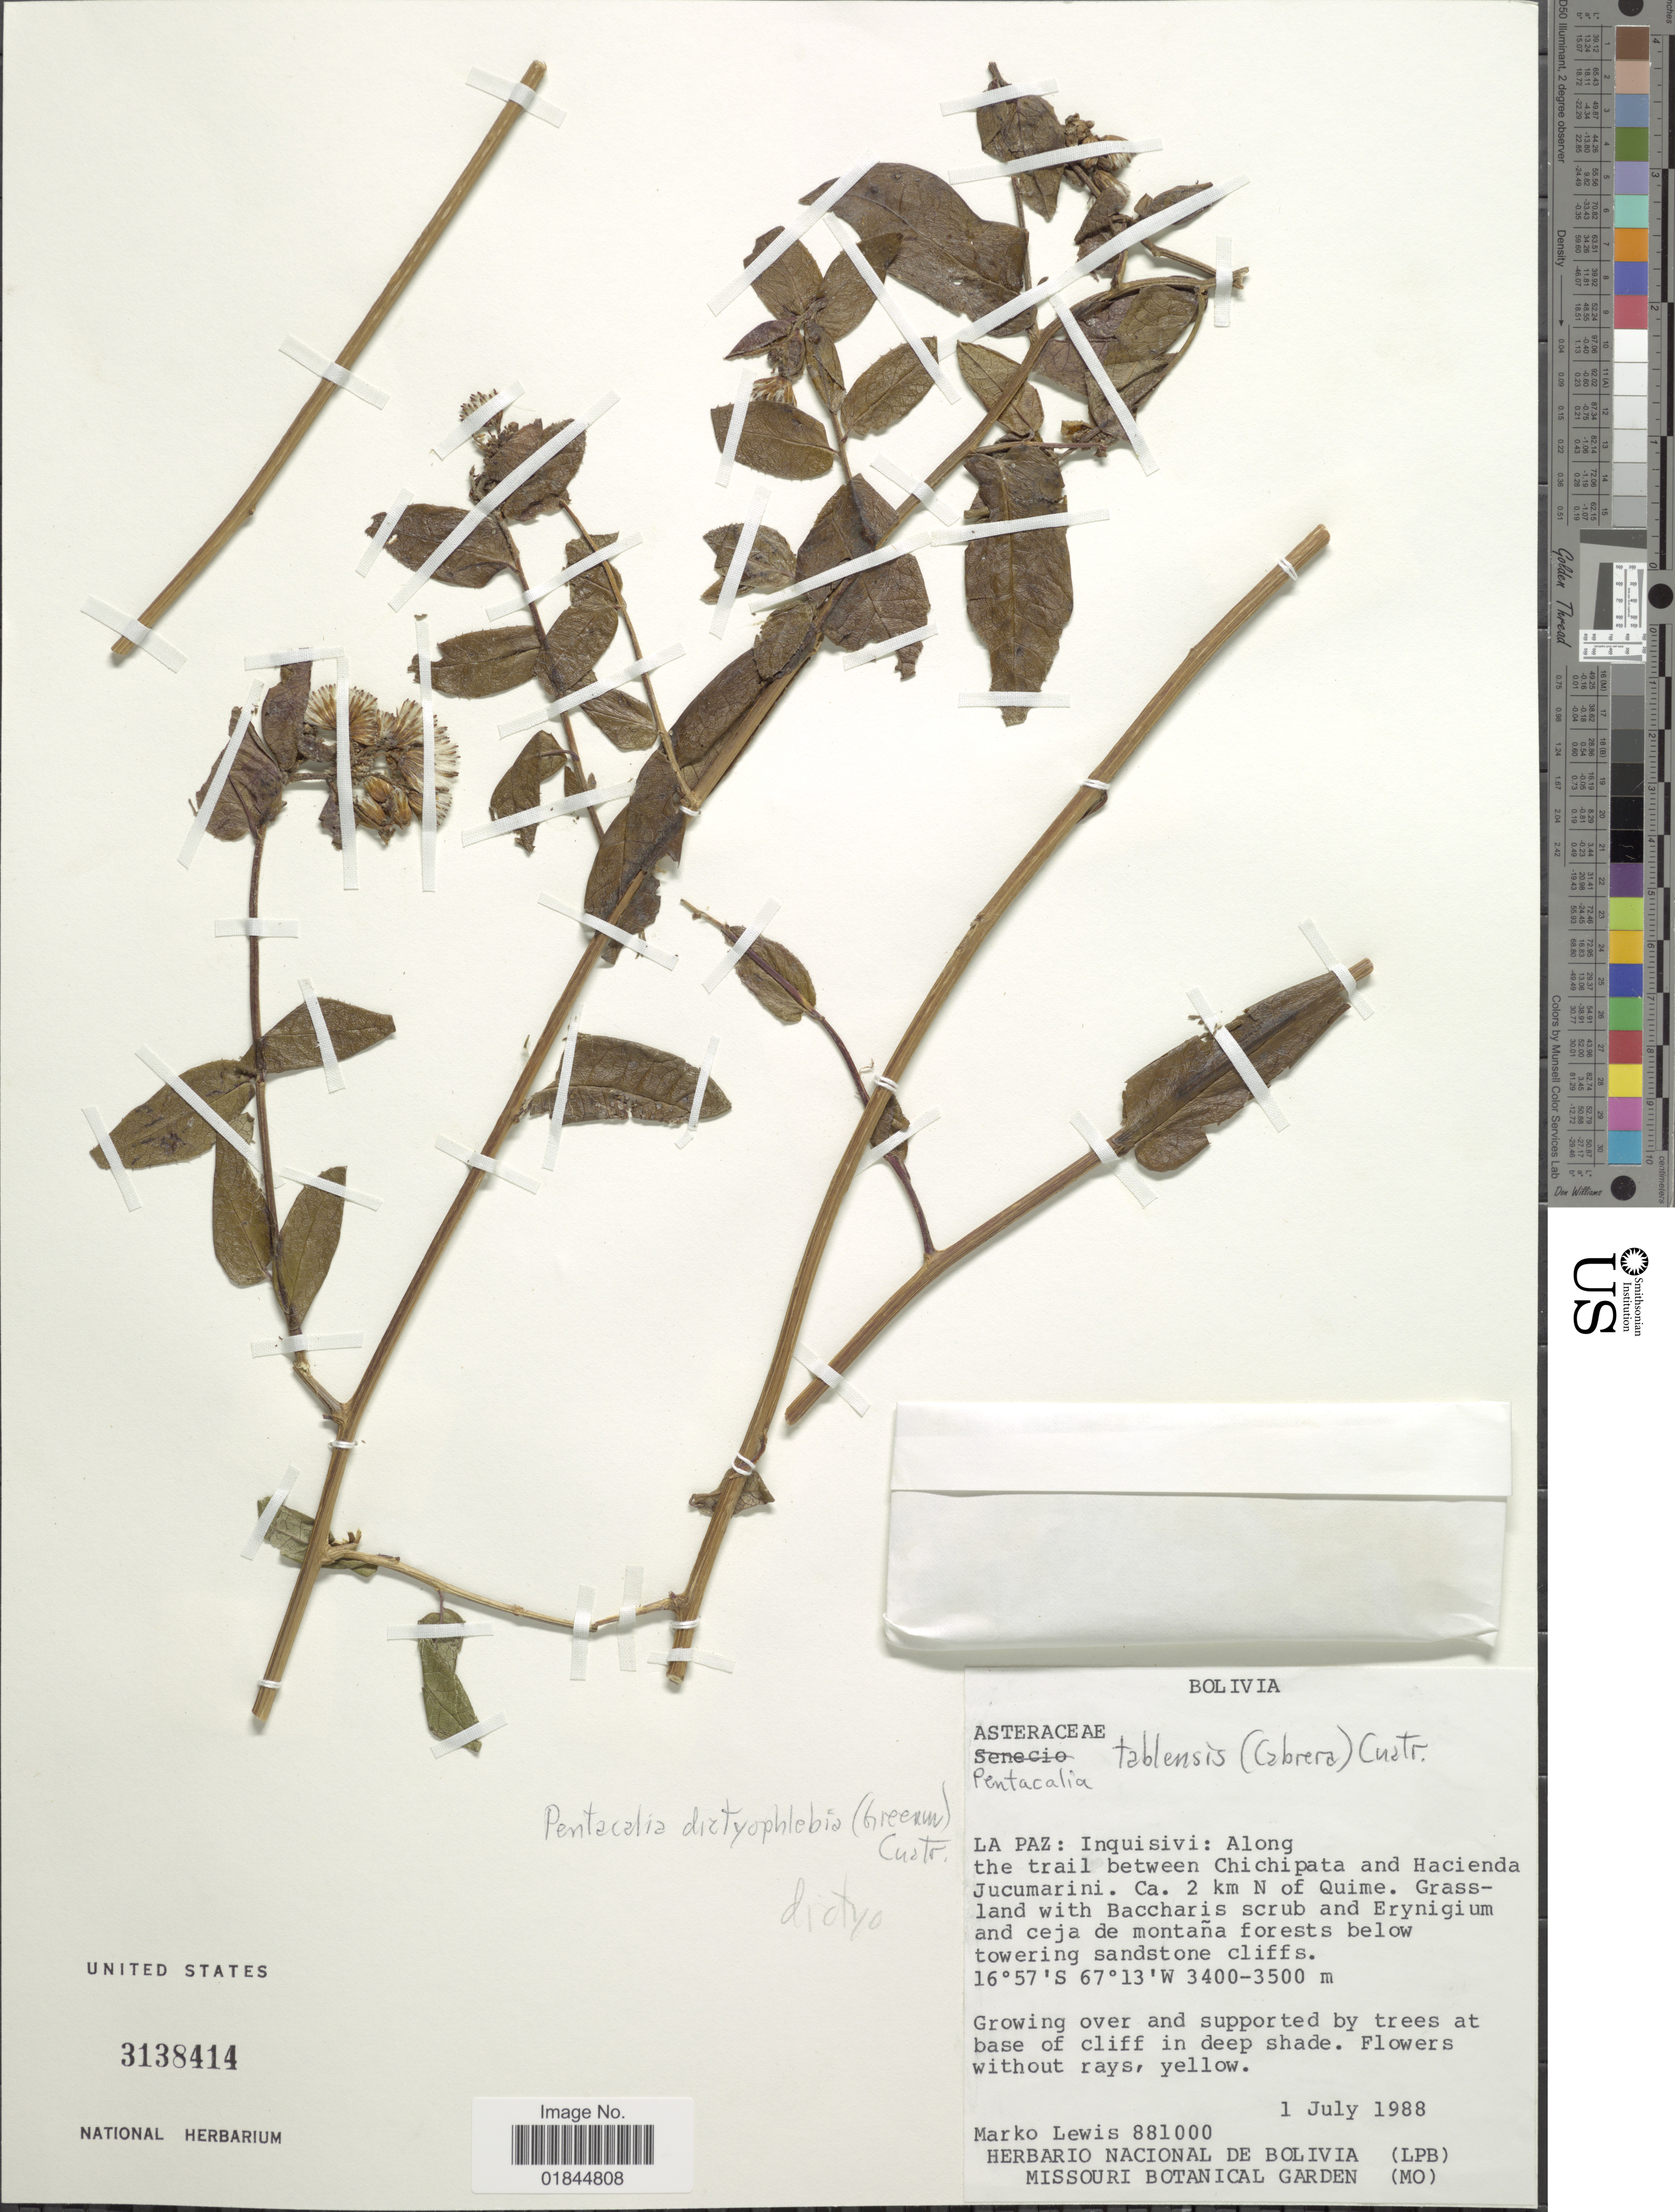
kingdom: Plantae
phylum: Tracheophyta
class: Magnoliopsida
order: Asterales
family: Asteraceae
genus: Pentacalia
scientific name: Pentacalia dictyophlebia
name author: (Greenm.) Cuatrec.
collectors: M. A. Lewis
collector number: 881000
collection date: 1988-07-01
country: Bolivia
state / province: La Paz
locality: La Paz: Inquisivi: Along the trail between Chichipata and Hacienda Jucumarini. Ca. 2 km N of Quime.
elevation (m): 3400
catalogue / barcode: US 3138414